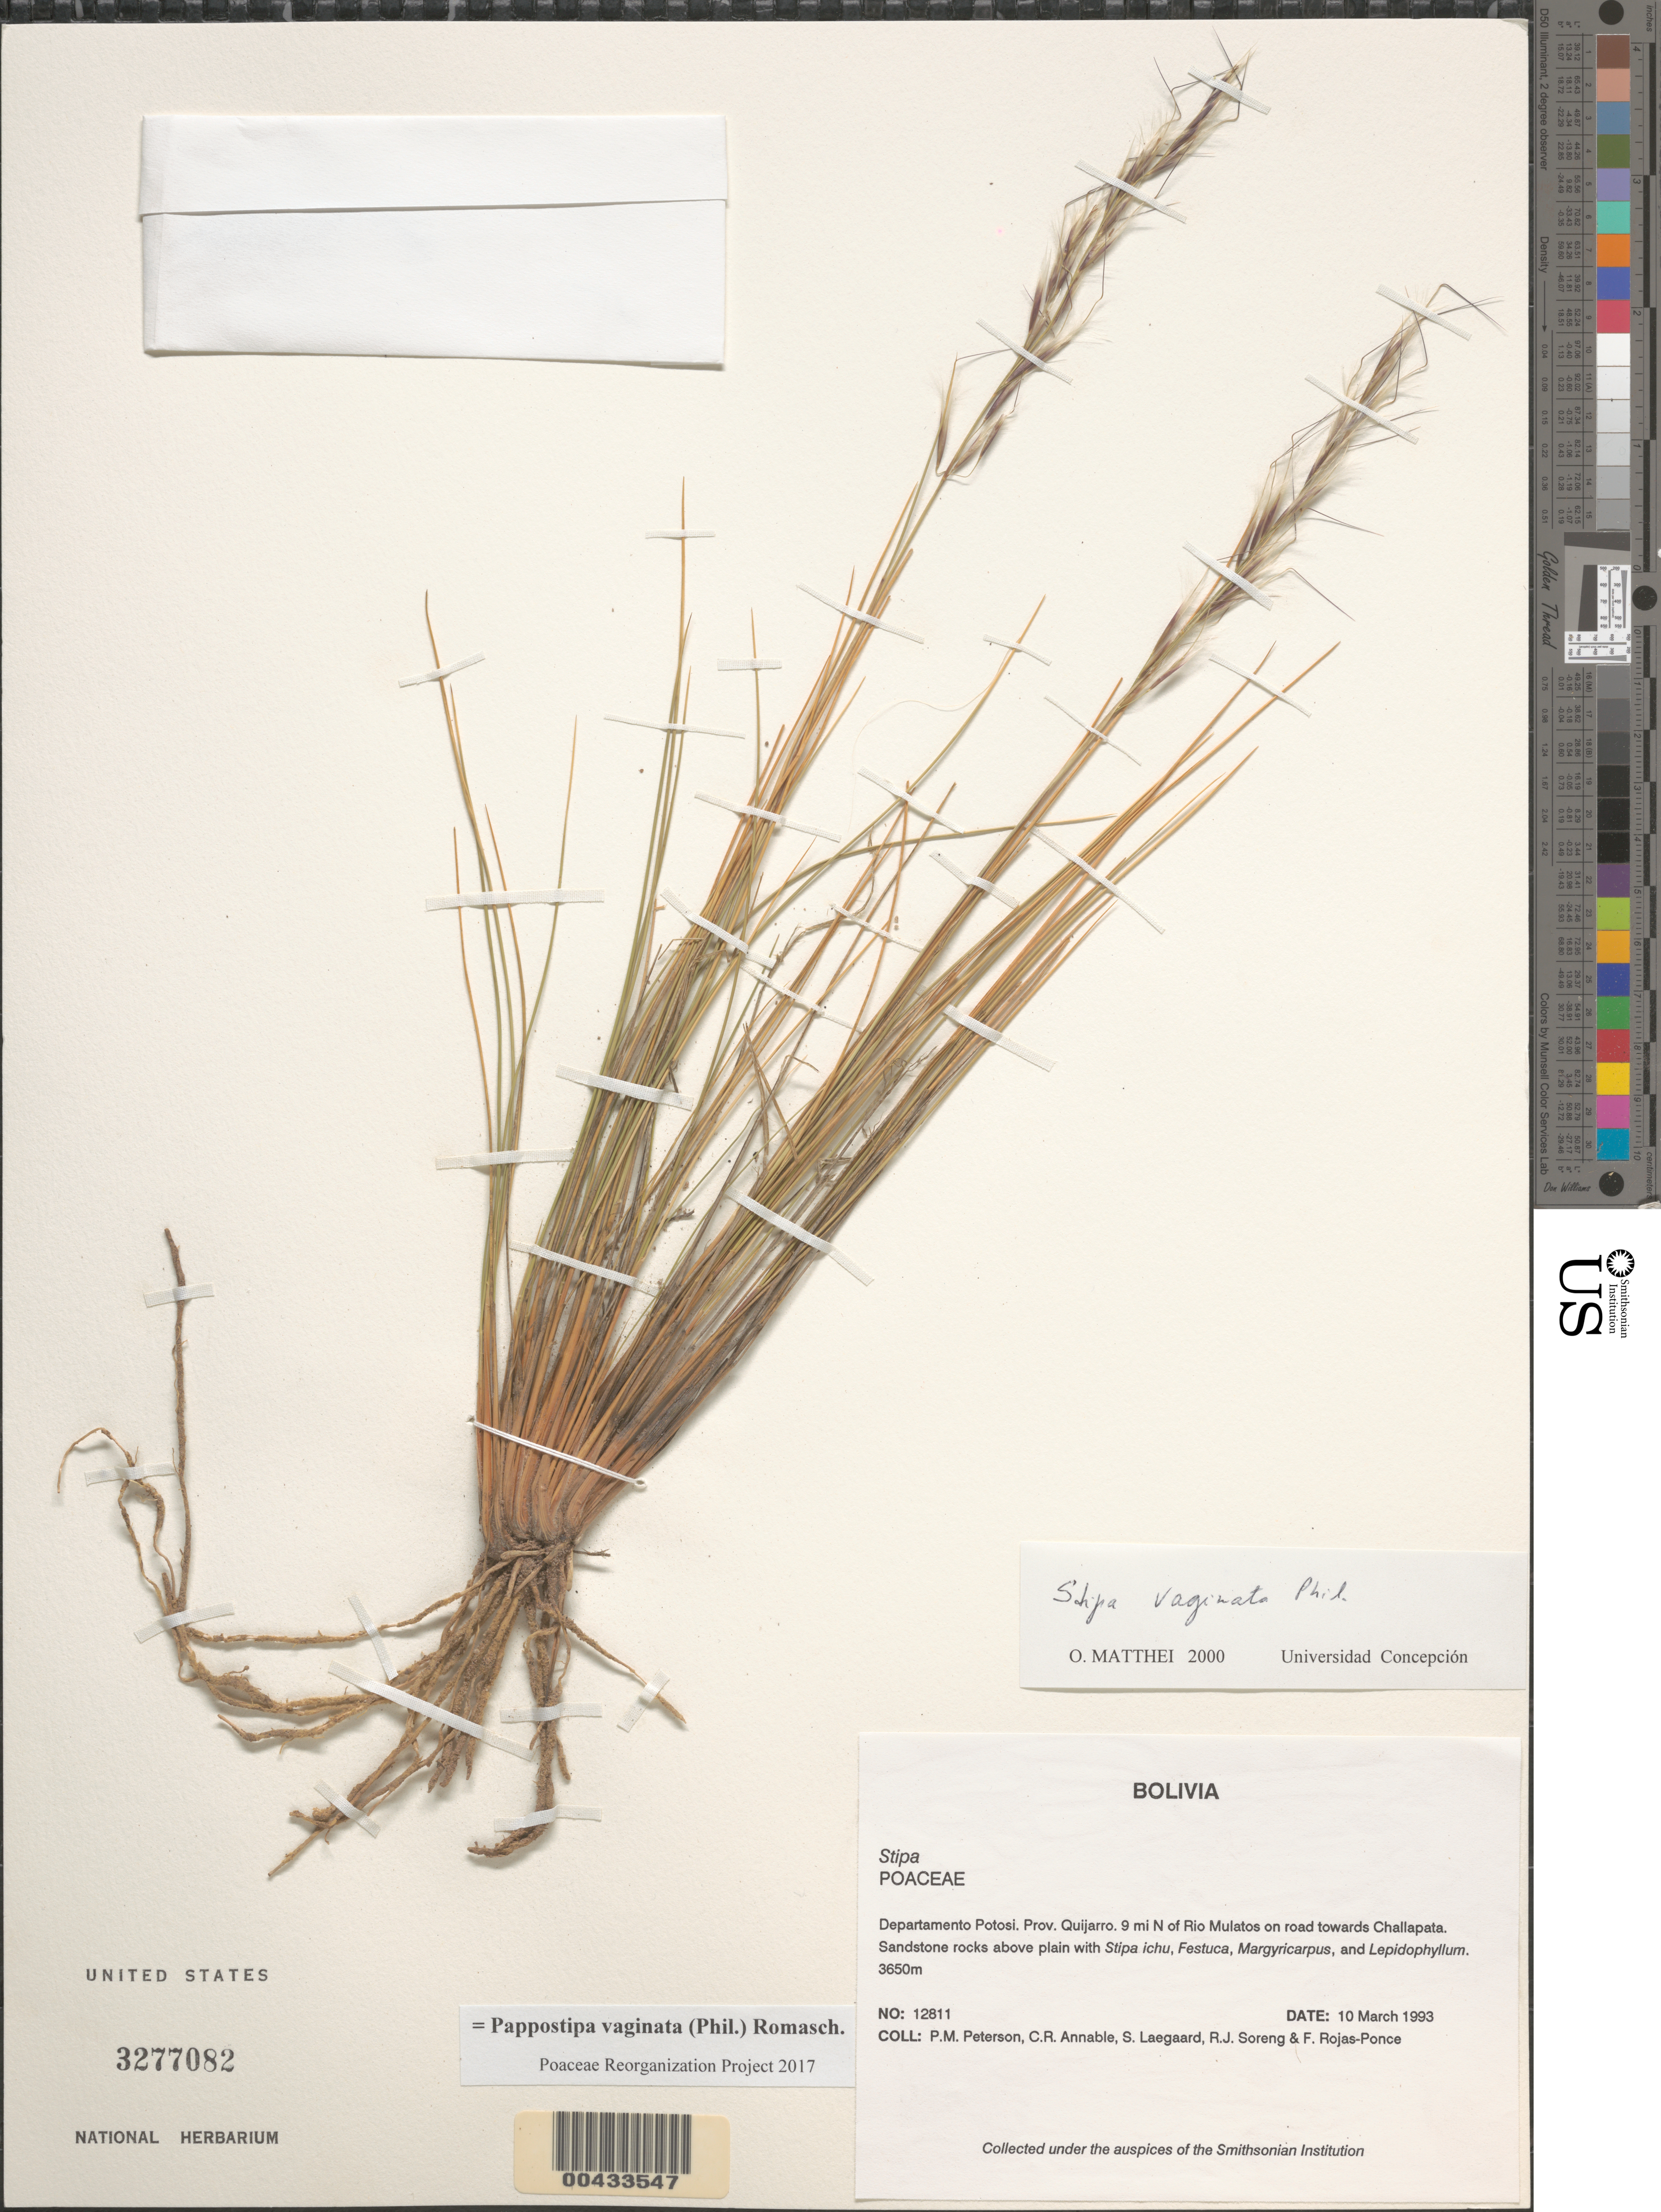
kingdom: Plantae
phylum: Tracheophyta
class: Liliopsida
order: Poales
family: Poaceae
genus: Pappostipa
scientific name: Pappostipa vaginata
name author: (Phil.) Romasch.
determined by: Poaceae Reorganization Project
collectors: P. M. Peterson, C. R. Annable, S. Lægaard, R. J. Soreng & F. Rojas-Ponce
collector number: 12811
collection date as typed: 10 Mar 1993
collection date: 1993-03-10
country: Bolivia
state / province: Potosí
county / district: Quijarro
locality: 9 mi N of Rio Mulatos on road towards Challapata.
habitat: Sandstone rocks above plain with Stipa ichu, Festuca, Margyricarpus, and Lepidophyllum.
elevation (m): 3650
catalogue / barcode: US 3277082